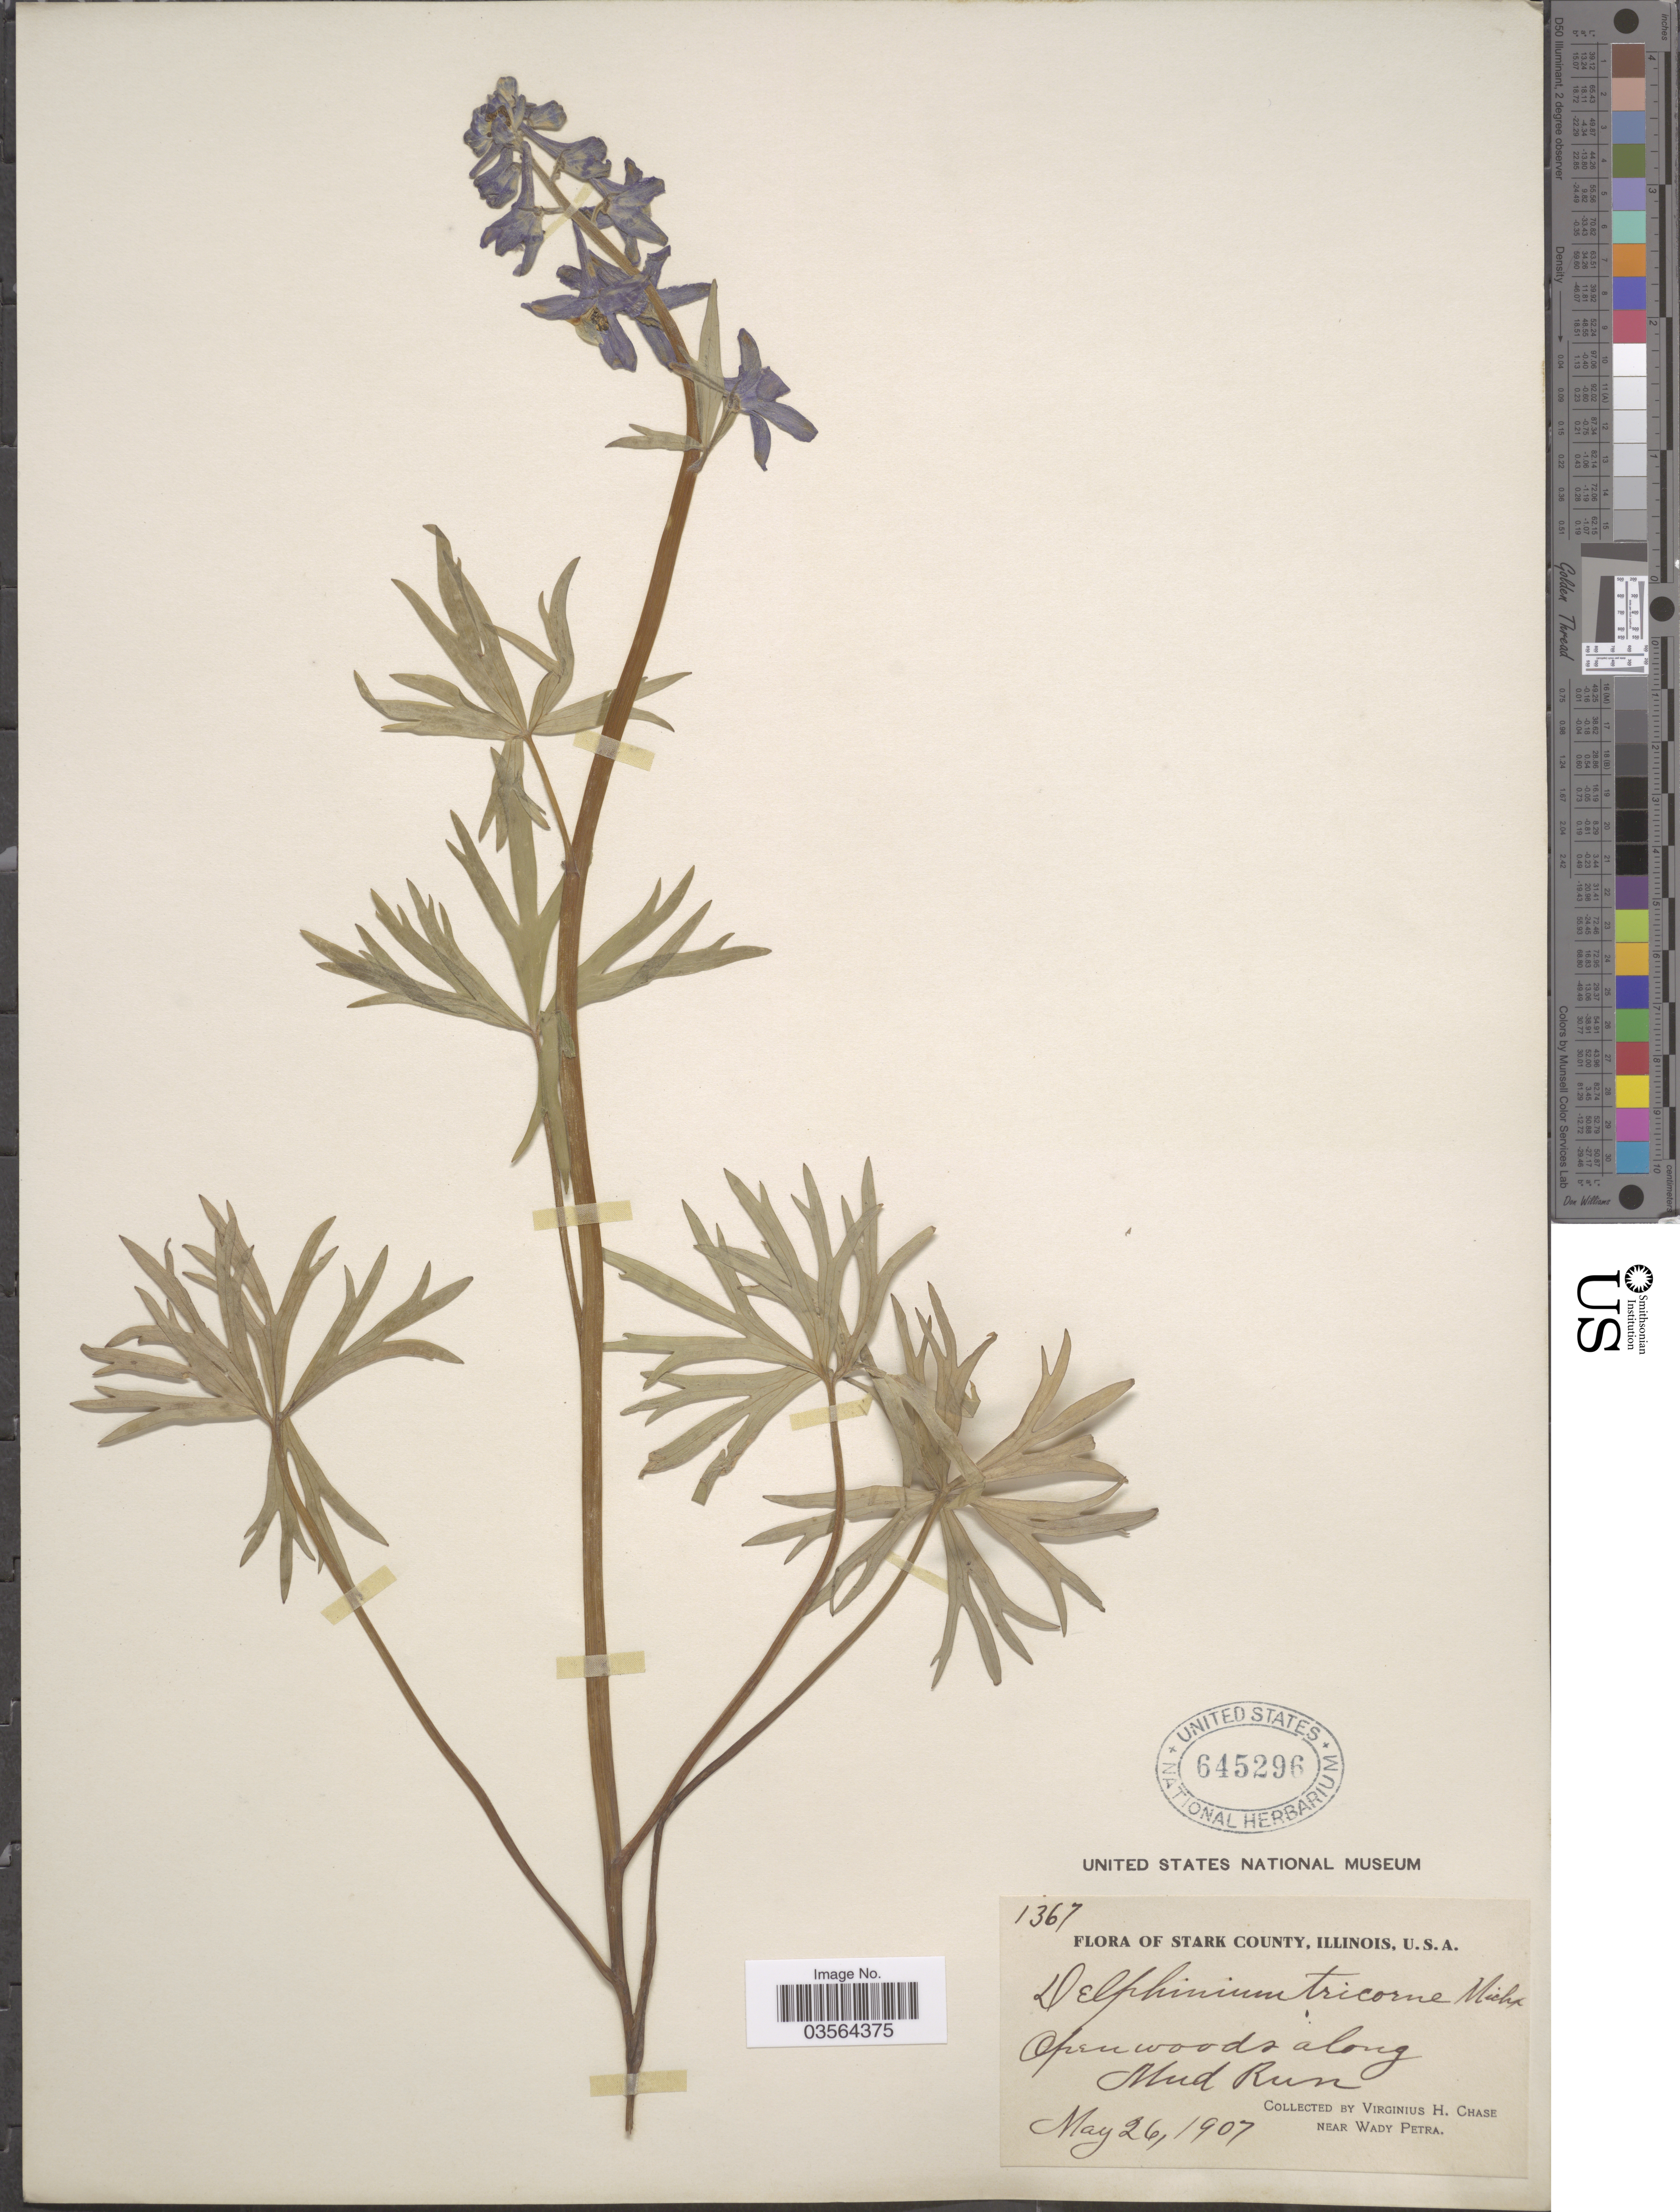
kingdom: Plantae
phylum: Tracheophyta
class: Magnoliopsida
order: Ranunculales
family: Ranunculaceae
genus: Delphinium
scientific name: Delphinium tricorne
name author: Michx.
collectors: V. H. Chase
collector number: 1367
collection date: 1907-05-26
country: United States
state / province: Illinois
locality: Stark County. Along Mud Run, near Wady Petra.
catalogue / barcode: US 645296